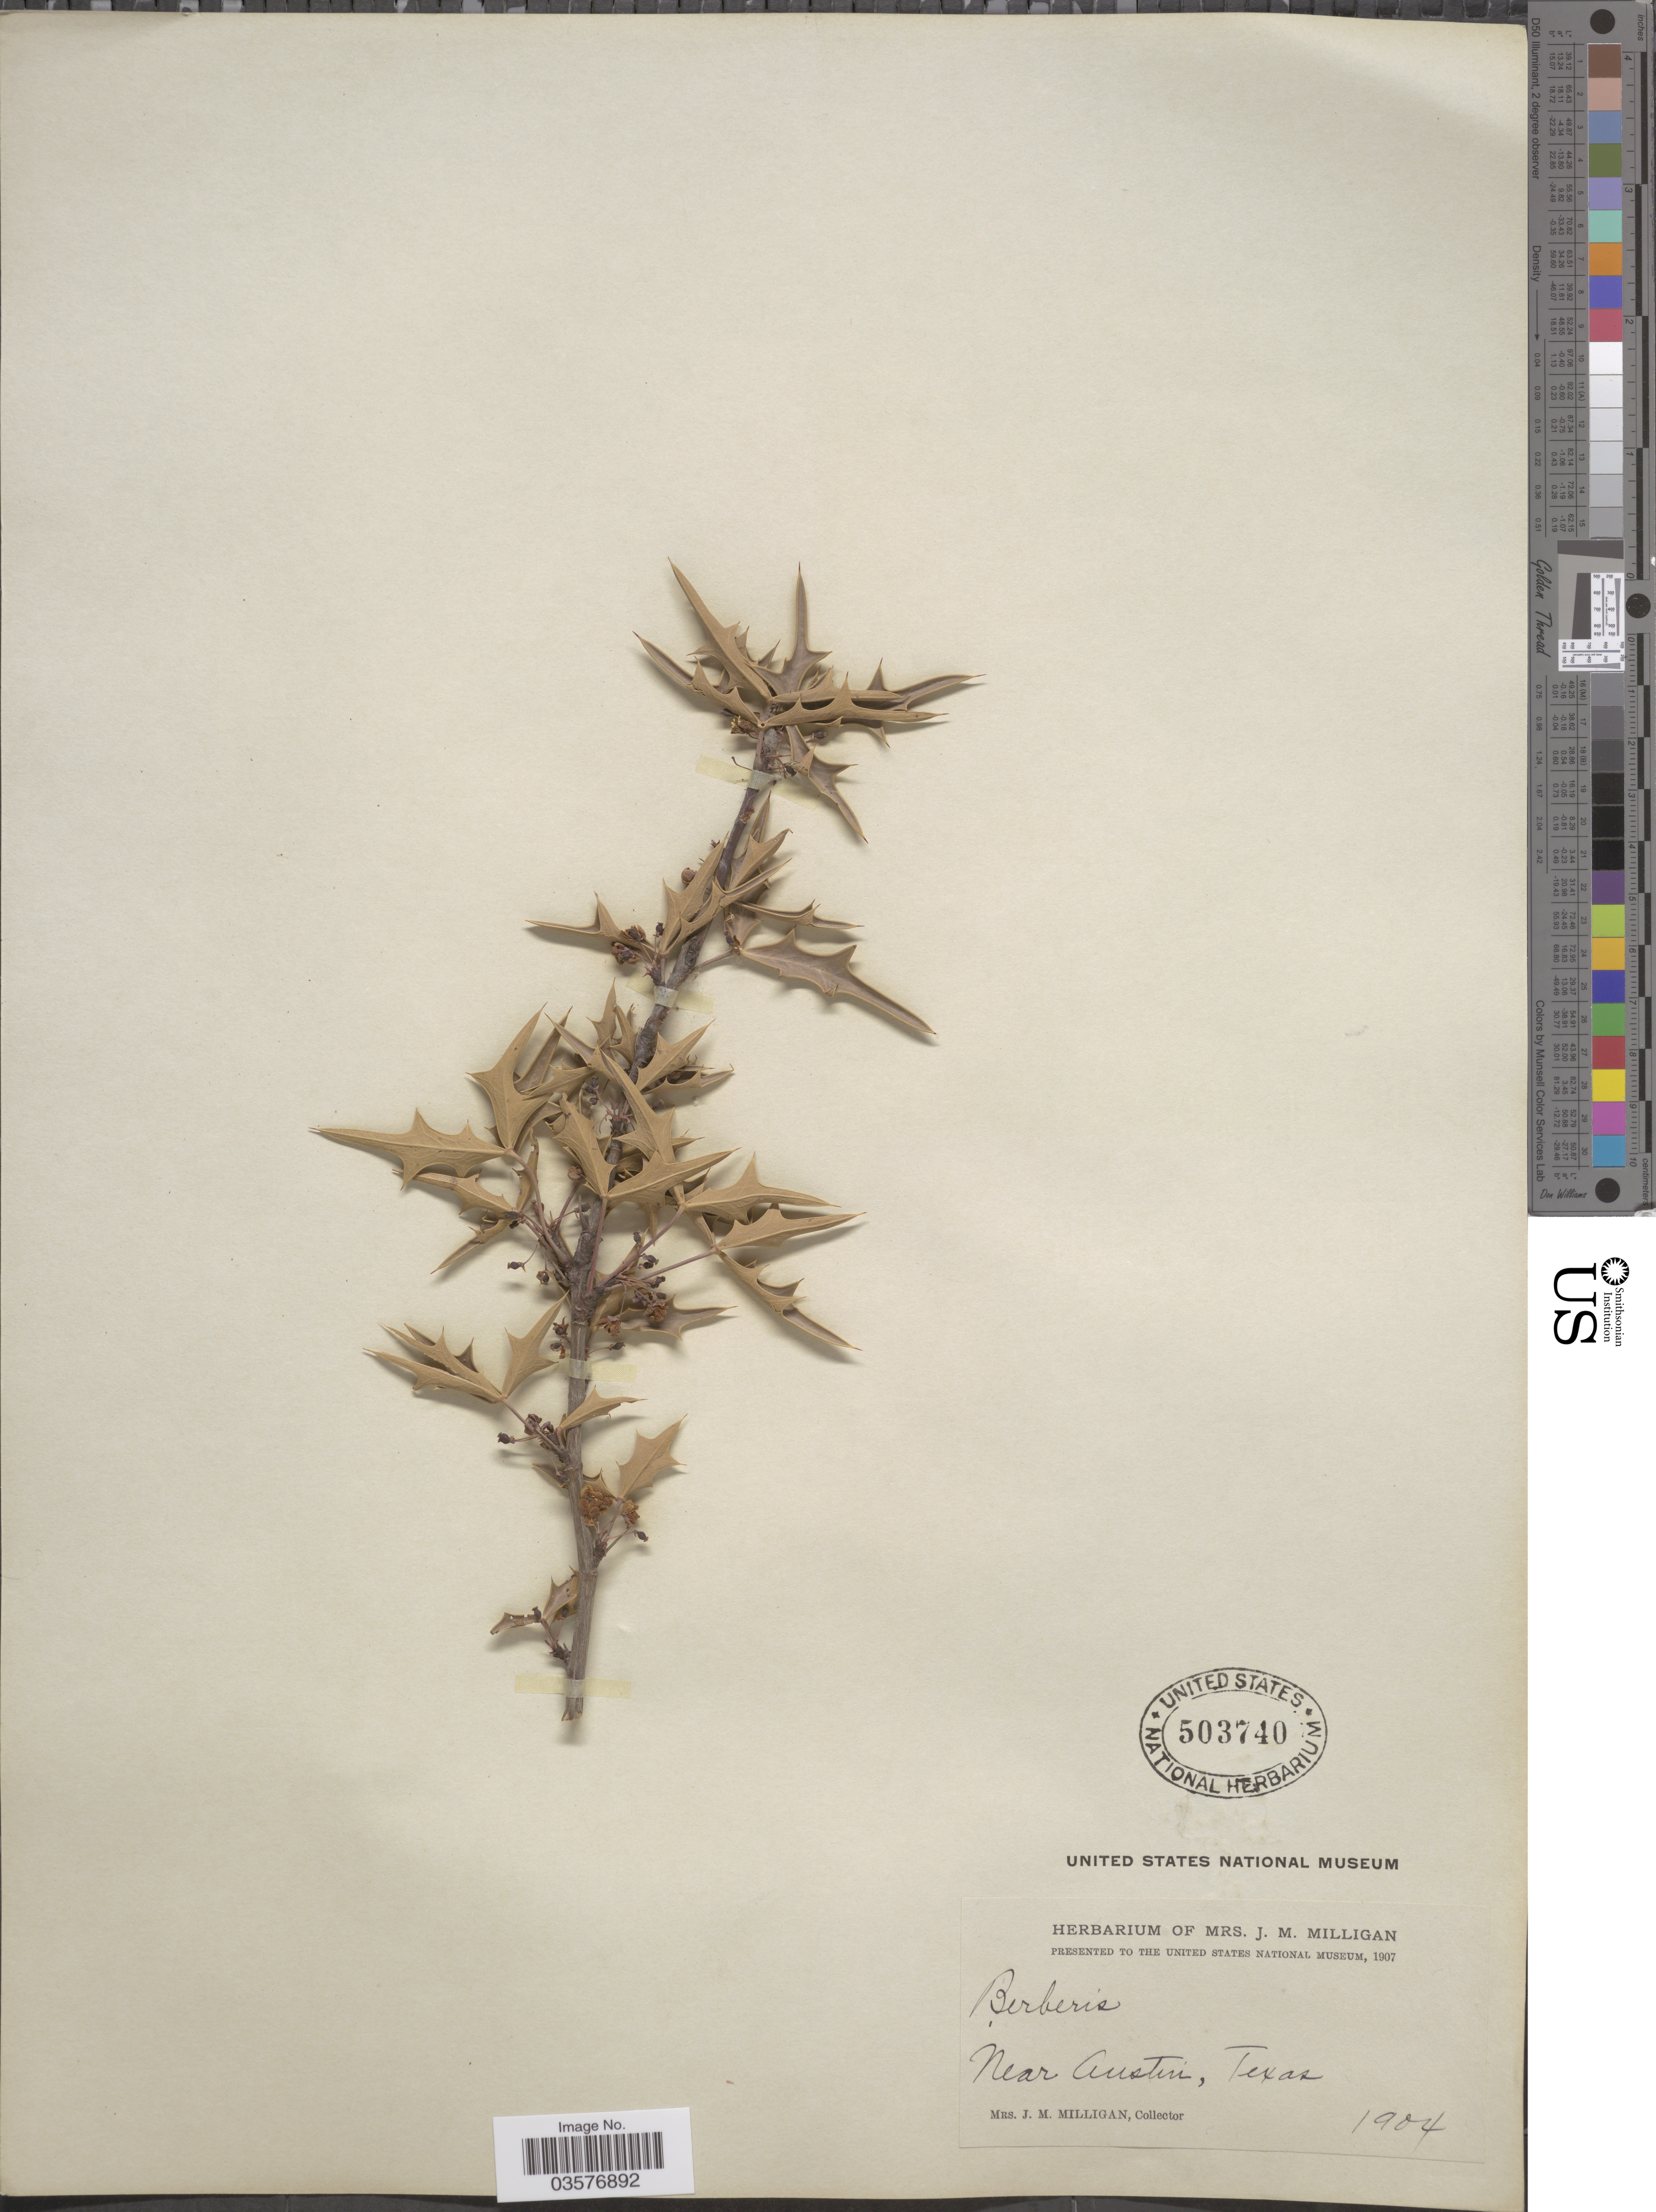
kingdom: Plantae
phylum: Tracheophyta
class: Magnoliopsida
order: Ranunculales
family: Berberidaceae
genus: Mahonia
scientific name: Mahonia trifoliolata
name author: (Monic.) Fedde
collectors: J. Milligan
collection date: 1904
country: United States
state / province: Texas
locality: Near Austin.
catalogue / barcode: US 503740